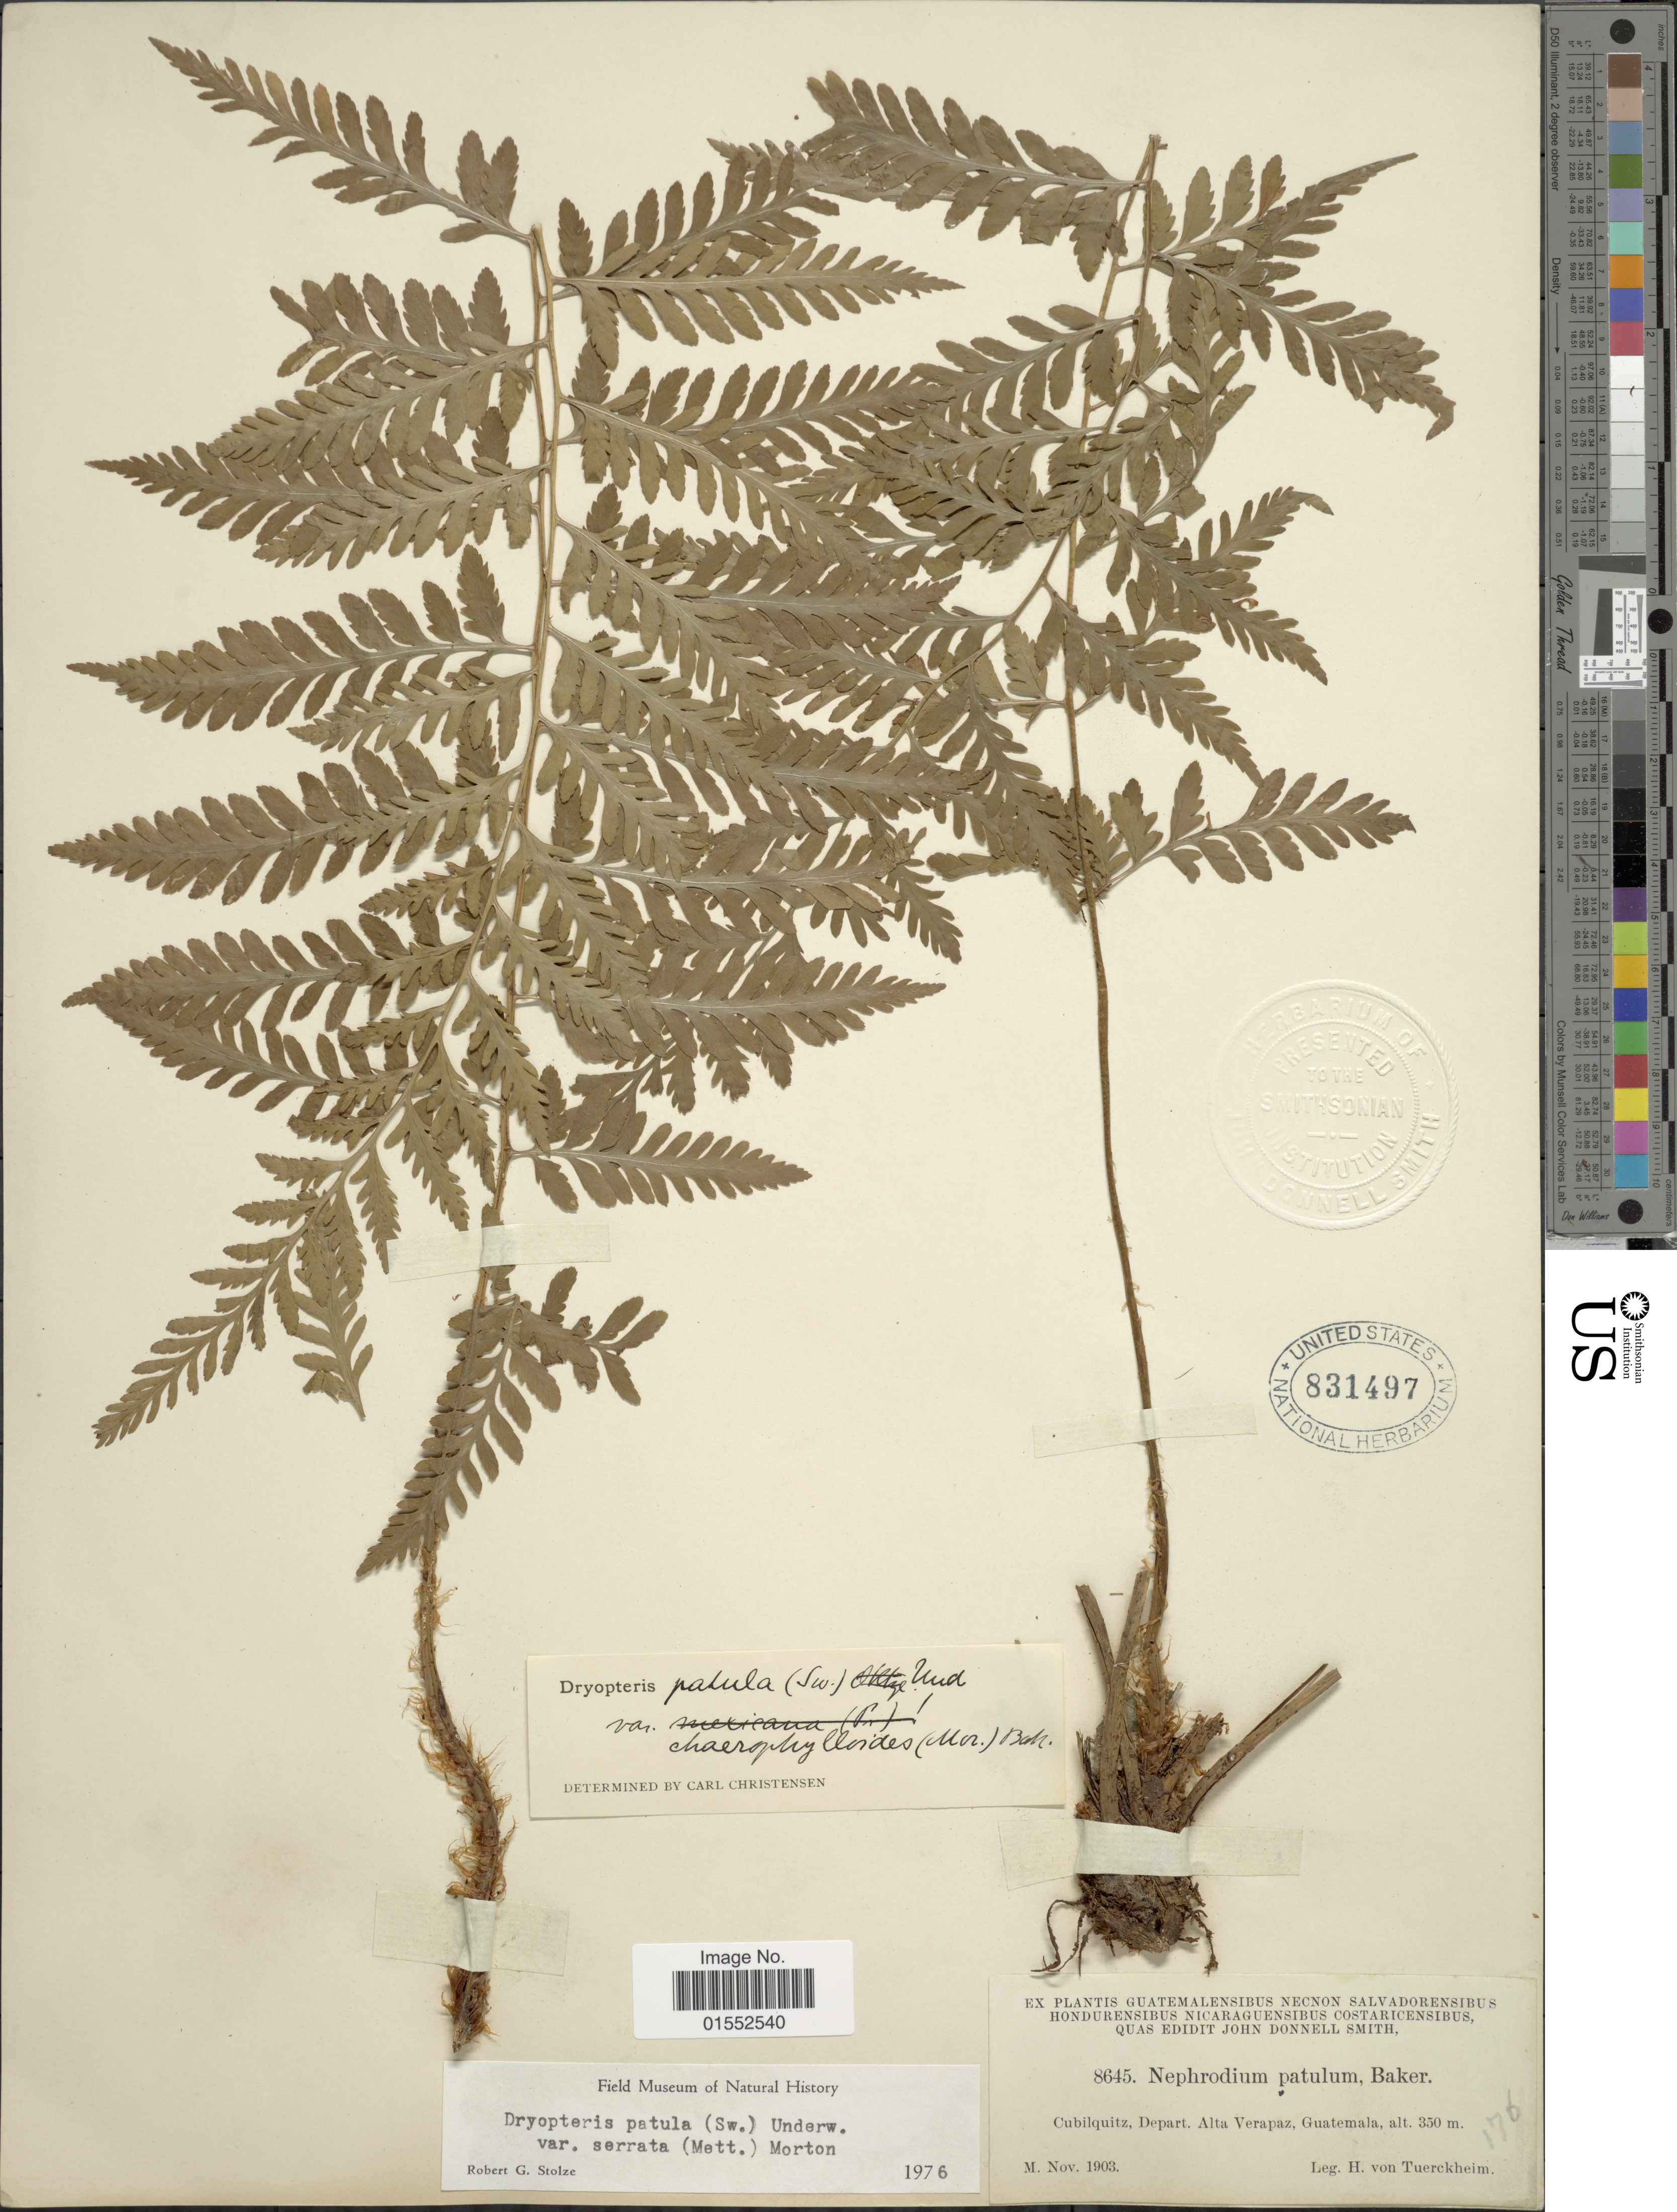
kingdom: Plantae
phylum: Tracheophyta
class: Polypodiopsida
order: Polypodiales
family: Dryopteridaceae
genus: Dryopteris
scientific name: Dryopteris patula var. serrata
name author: (Mett.) C.V. Morton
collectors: H. von Türckheim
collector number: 8645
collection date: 1903-11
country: Guatemala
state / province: Alta Verapaz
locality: Cubilquitz, depart. Alta Verapaz, Guatemala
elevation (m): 350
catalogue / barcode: US 831497